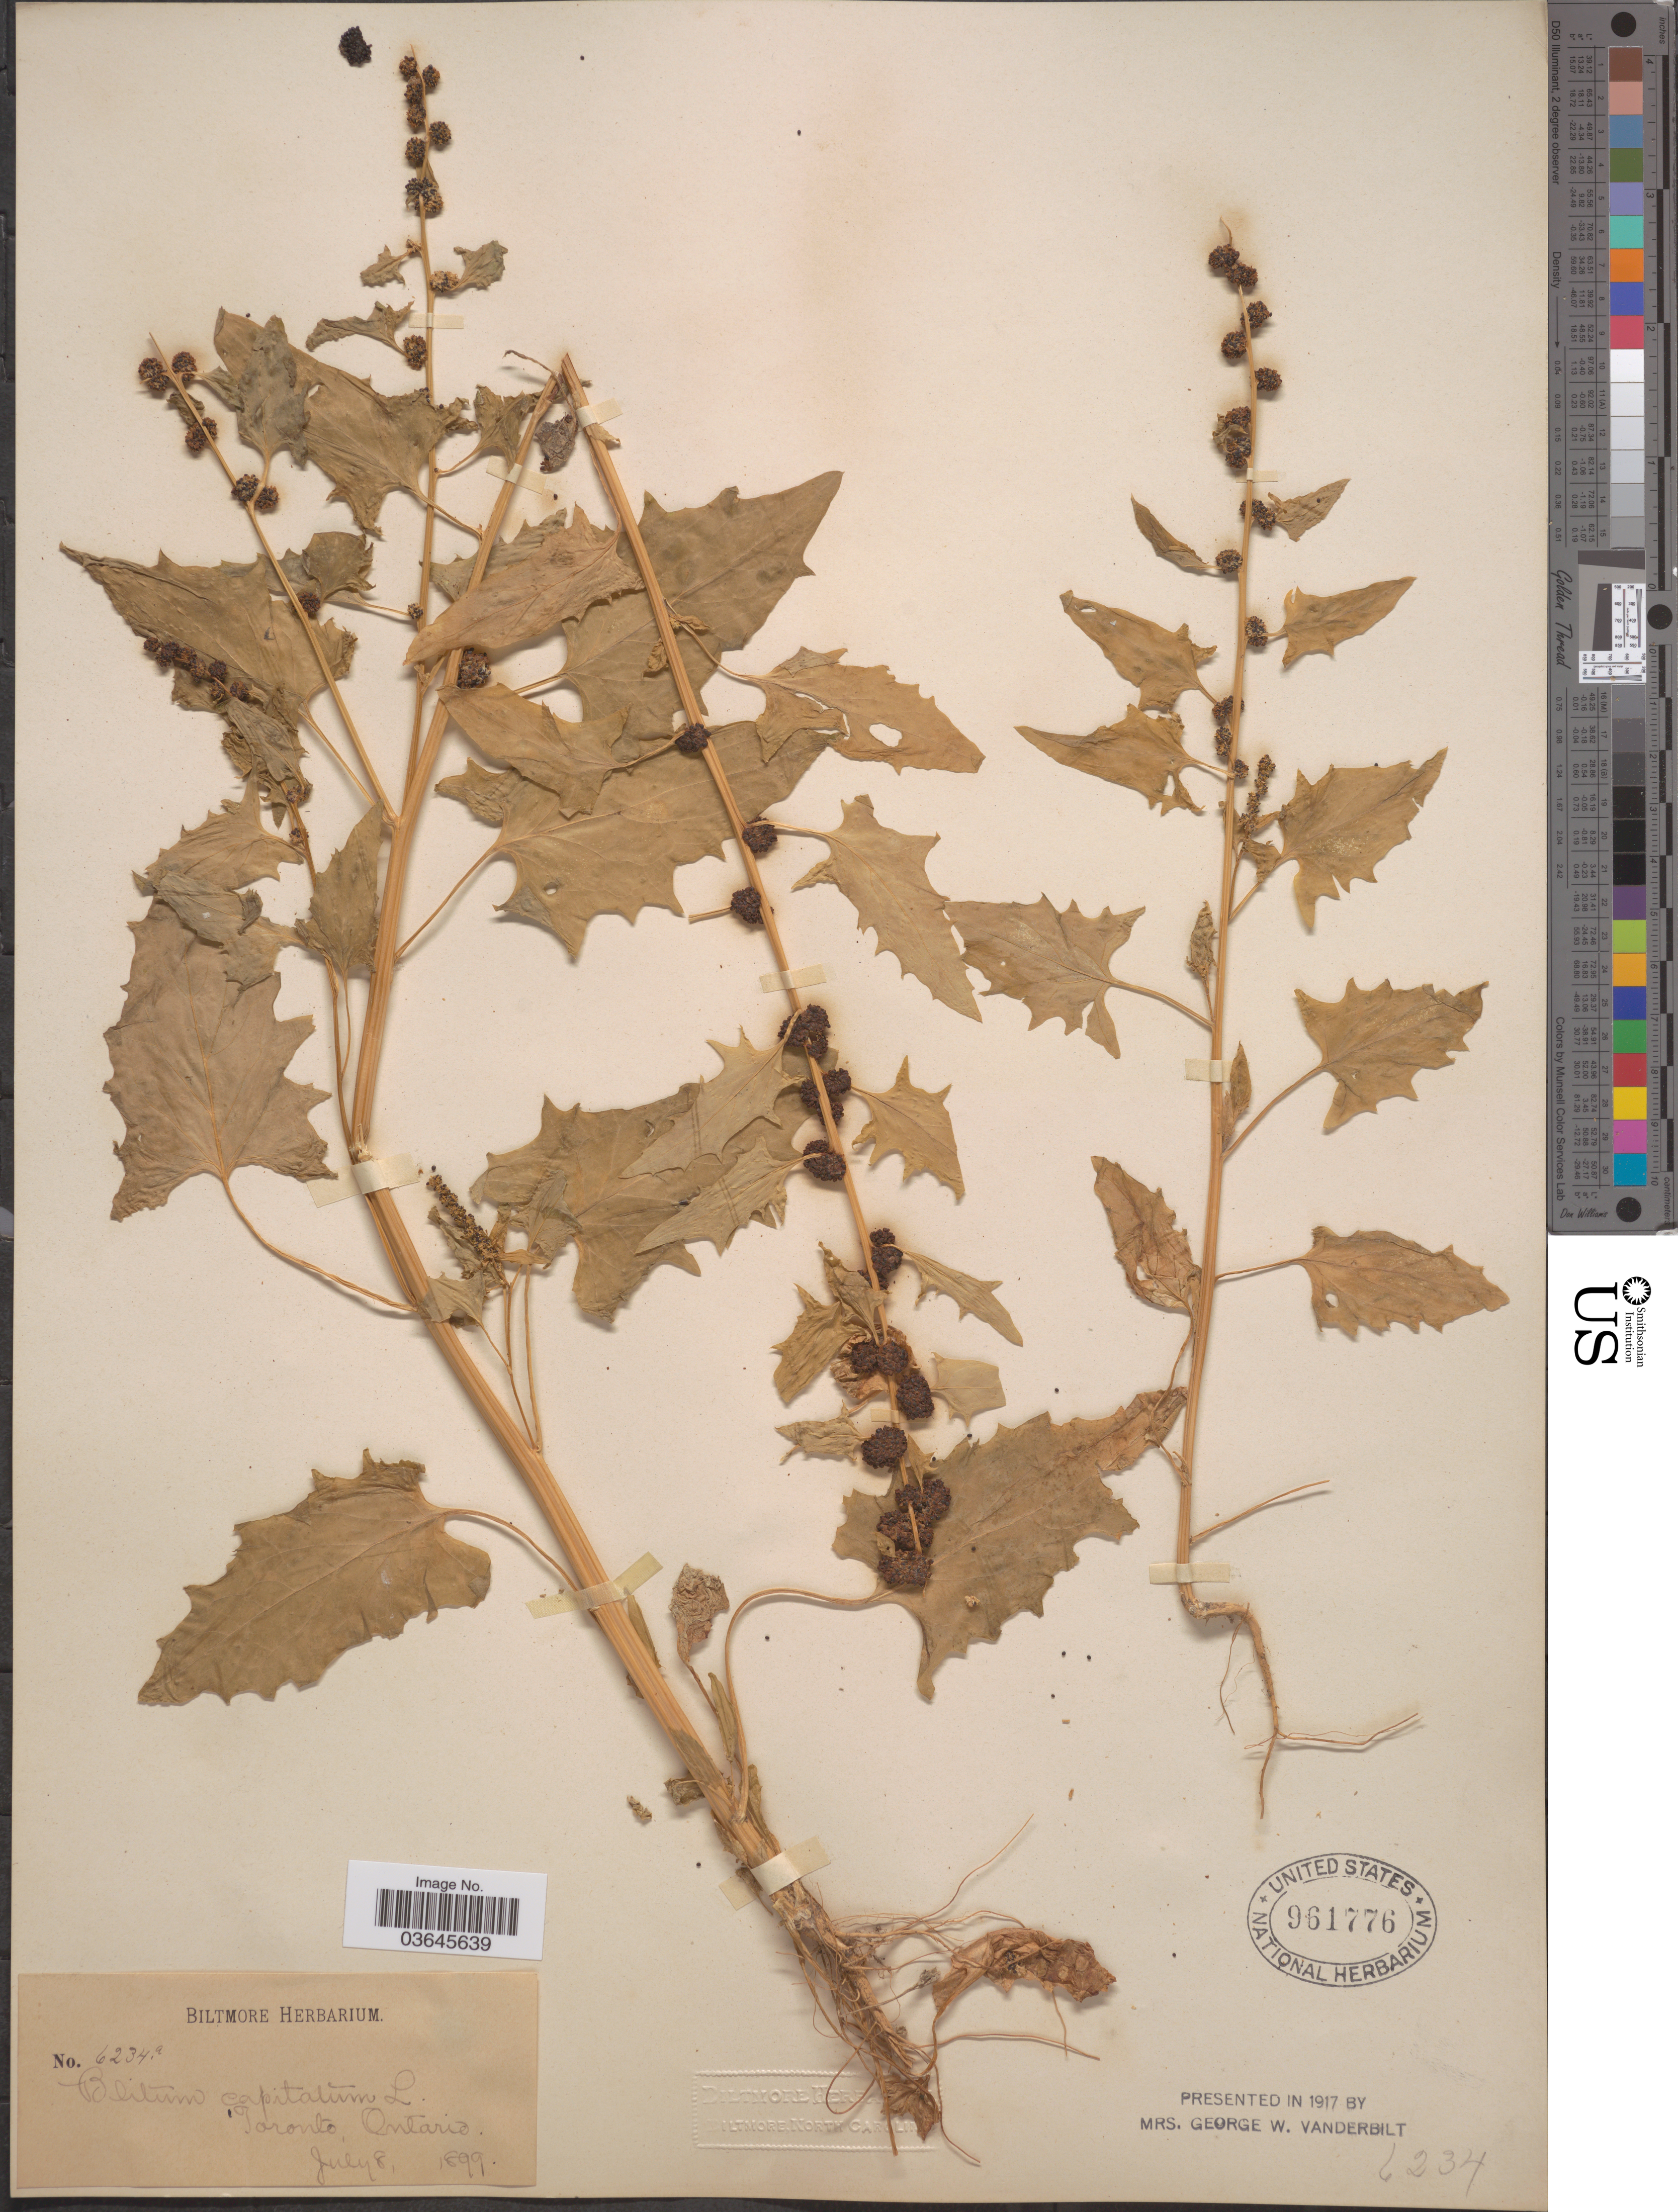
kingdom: Plantae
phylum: Tracheophyta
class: Magnoliopsida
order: Caryophyllales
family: Amaranthaceae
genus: Blitum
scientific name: Blitum capitatum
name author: L.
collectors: ex herb. Biltmore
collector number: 6234a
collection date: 1899-07-08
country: Canada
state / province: Ontario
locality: Toronto.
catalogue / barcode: US 961776